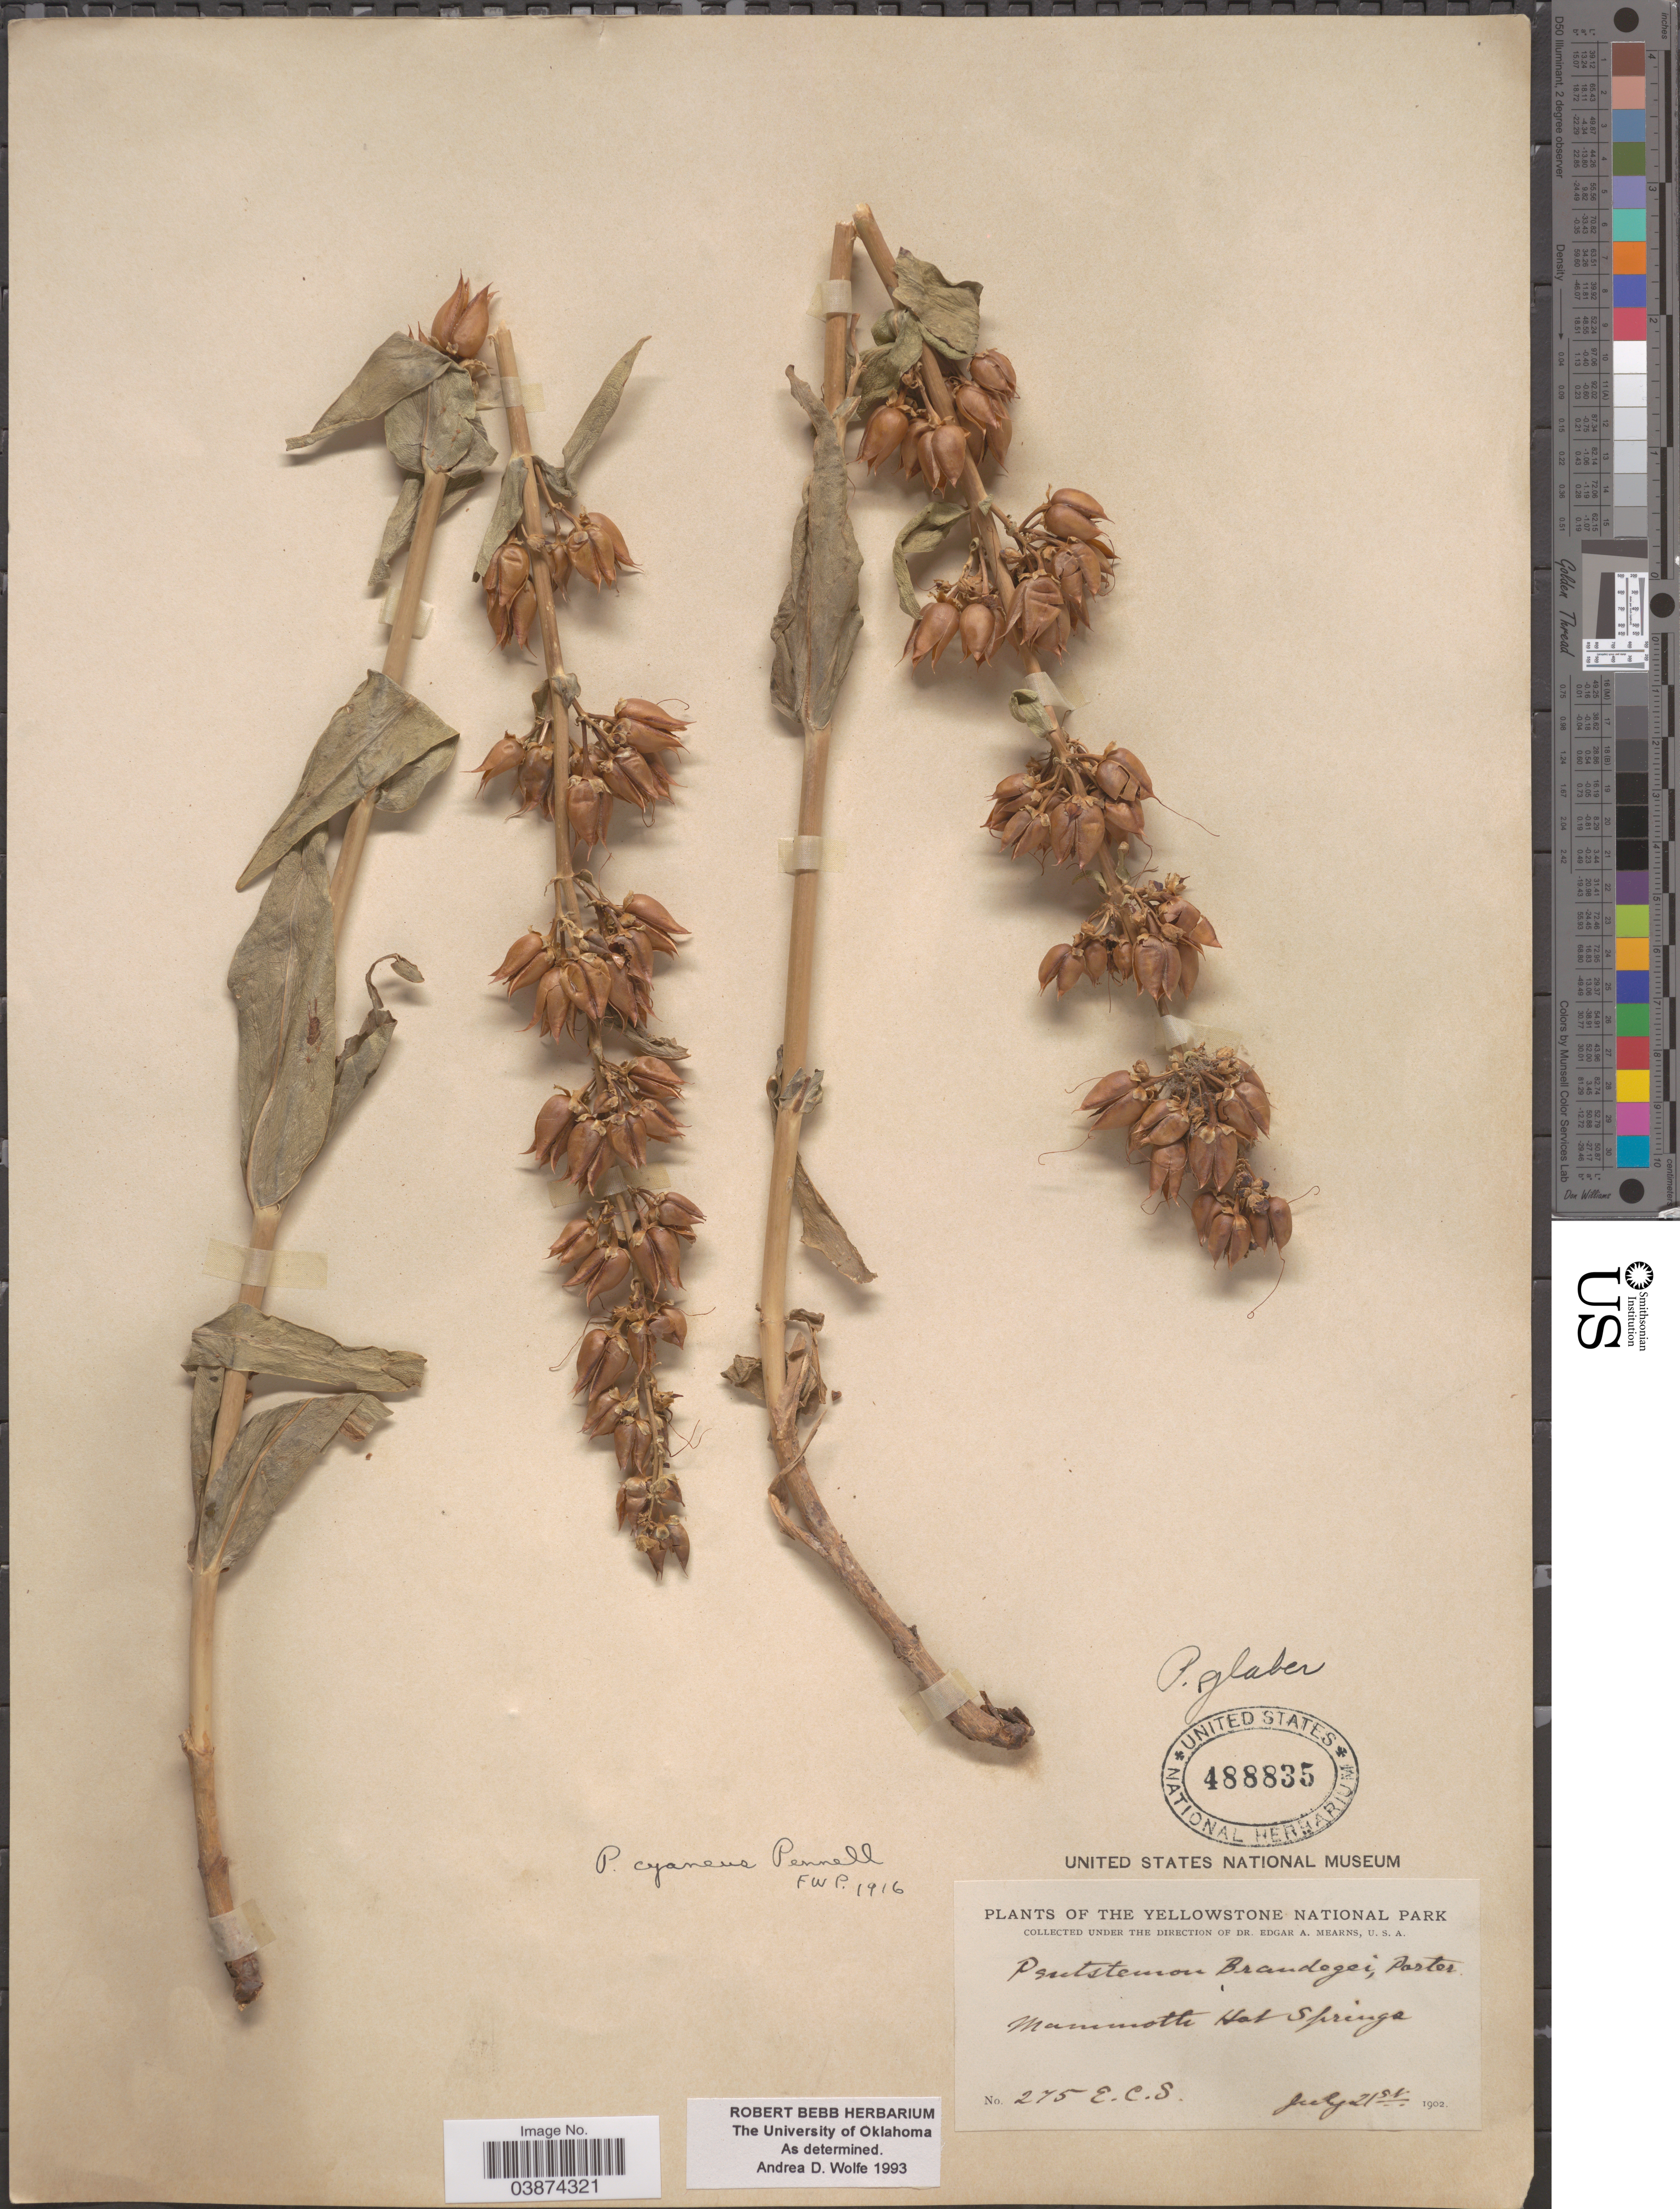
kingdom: Plantae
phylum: Tracheophyta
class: Magnoliopsida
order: Lamiales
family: Plantaginaceae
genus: Penstemon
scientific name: Penstemon cyaneus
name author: Pennell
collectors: E. C. Smith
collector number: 275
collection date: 1902-07-21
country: United States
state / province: Wyoming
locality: The Yellowstone National Park. Mammoth Hot Springs.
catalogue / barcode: US 488835